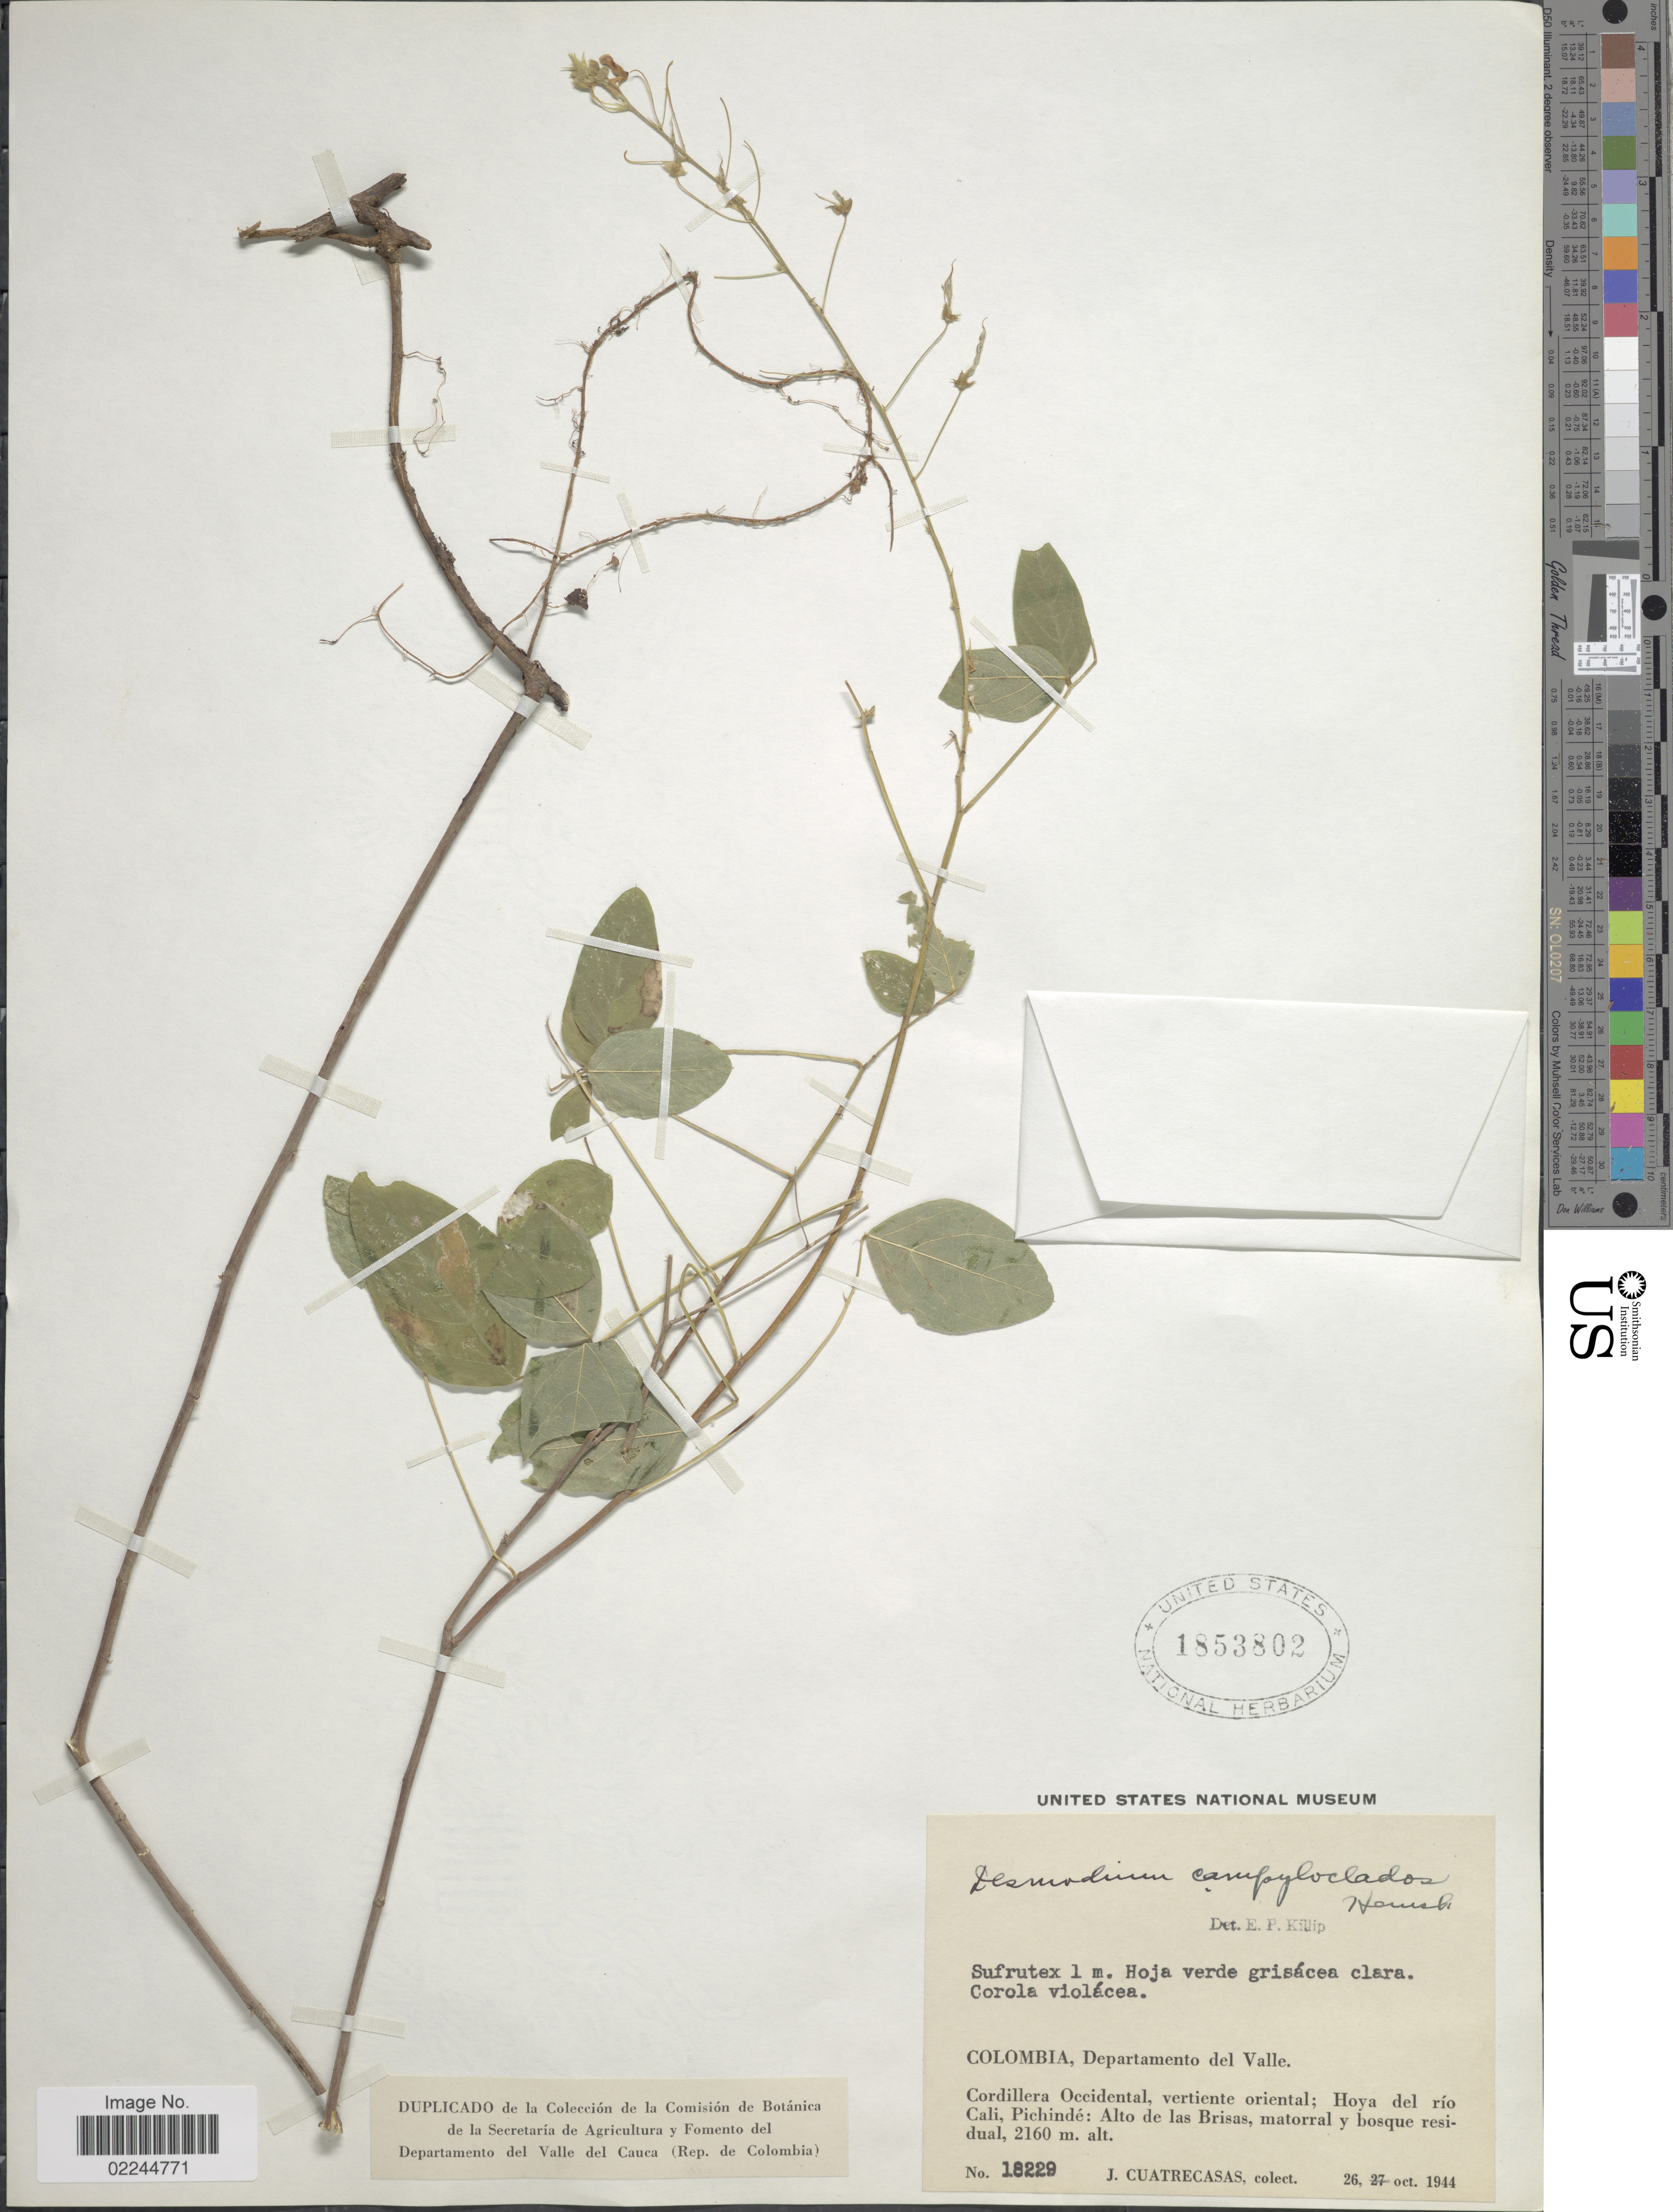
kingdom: Plantae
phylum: Tracheophyta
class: Magnoliopsida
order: Fabales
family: Fabaceae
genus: Desmodium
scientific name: Desmodium campyloclados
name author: Hemsl.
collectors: J. Cuatrecasas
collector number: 18229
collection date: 1944-10-26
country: Colombia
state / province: Valle del Cauca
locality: Cordillera Occidental, vertiente oriental, Hoya del rio Cali, Pichinde, Alto de las Brisas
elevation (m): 2160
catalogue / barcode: US 1853802